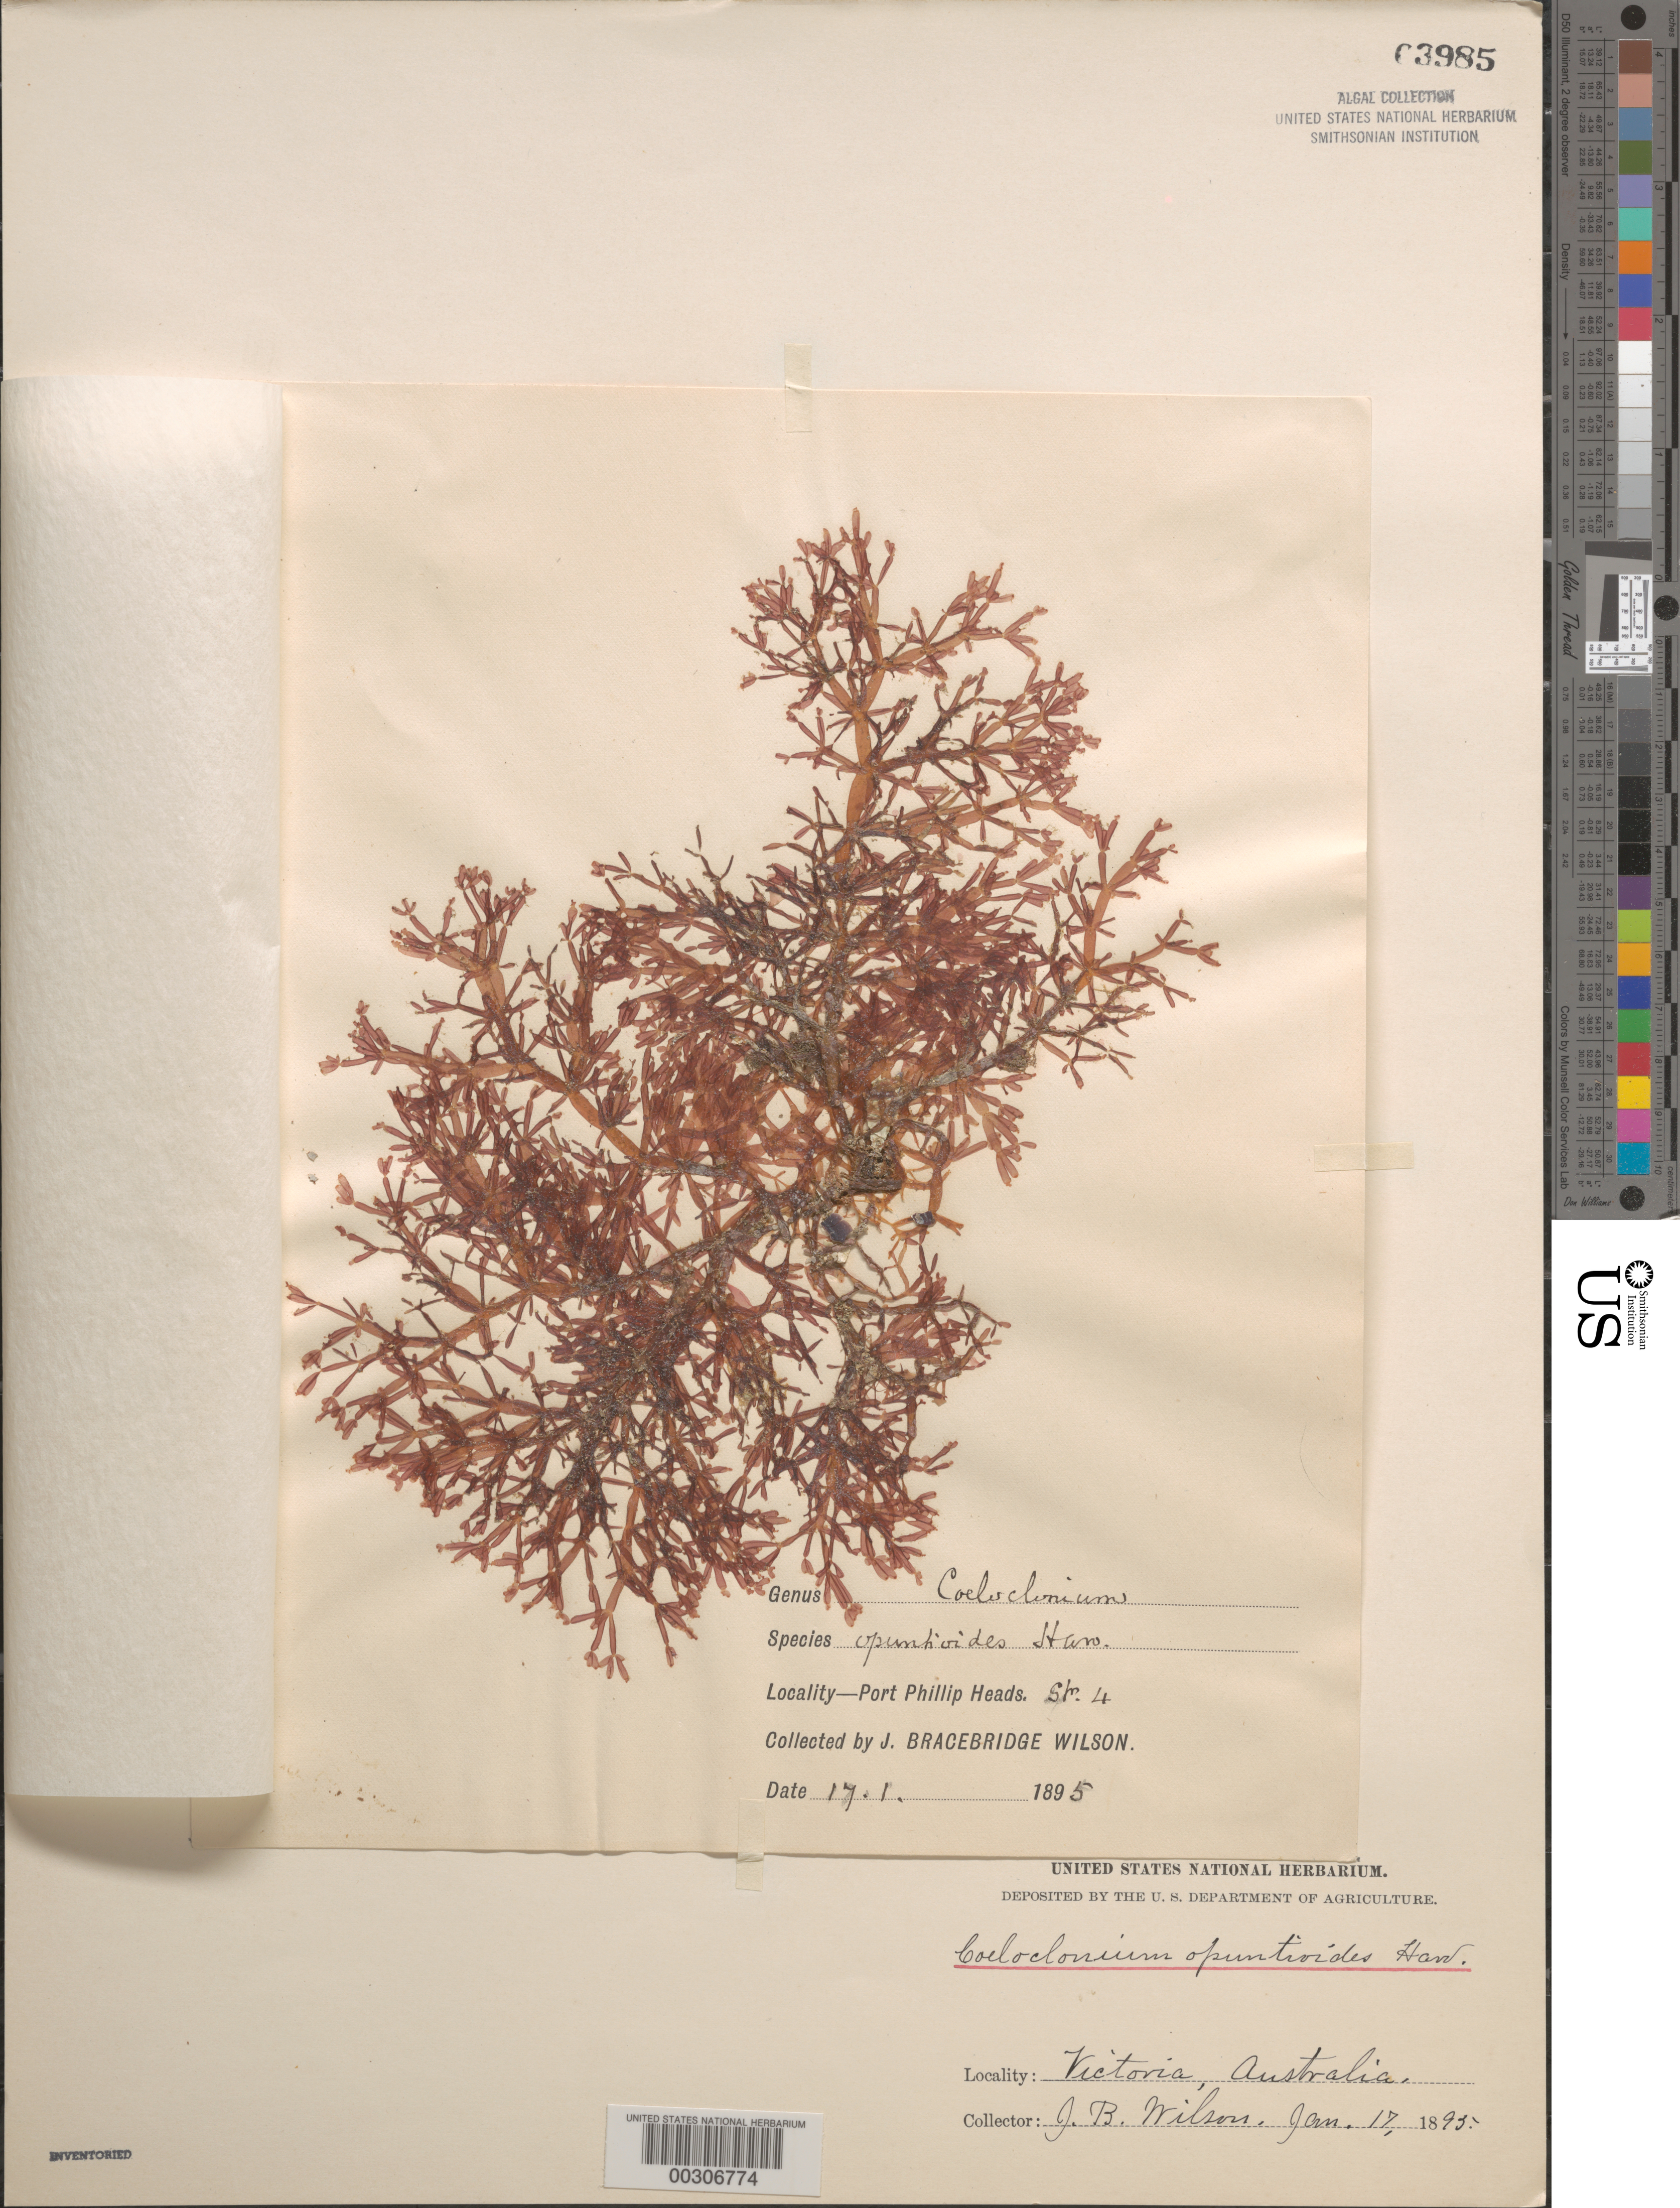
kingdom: Plantae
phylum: Rhodophyta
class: Florideophyceae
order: Ceramiales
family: Rhodomelaceae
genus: Coeloclonium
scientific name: Coeloclonium opuntioides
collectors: J. B. Wilson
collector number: Station 4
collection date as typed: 17 Jan 1894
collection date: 1894-01-17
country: Australia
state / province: Victoria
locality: Port Phillip Heads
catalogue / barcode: US 3985